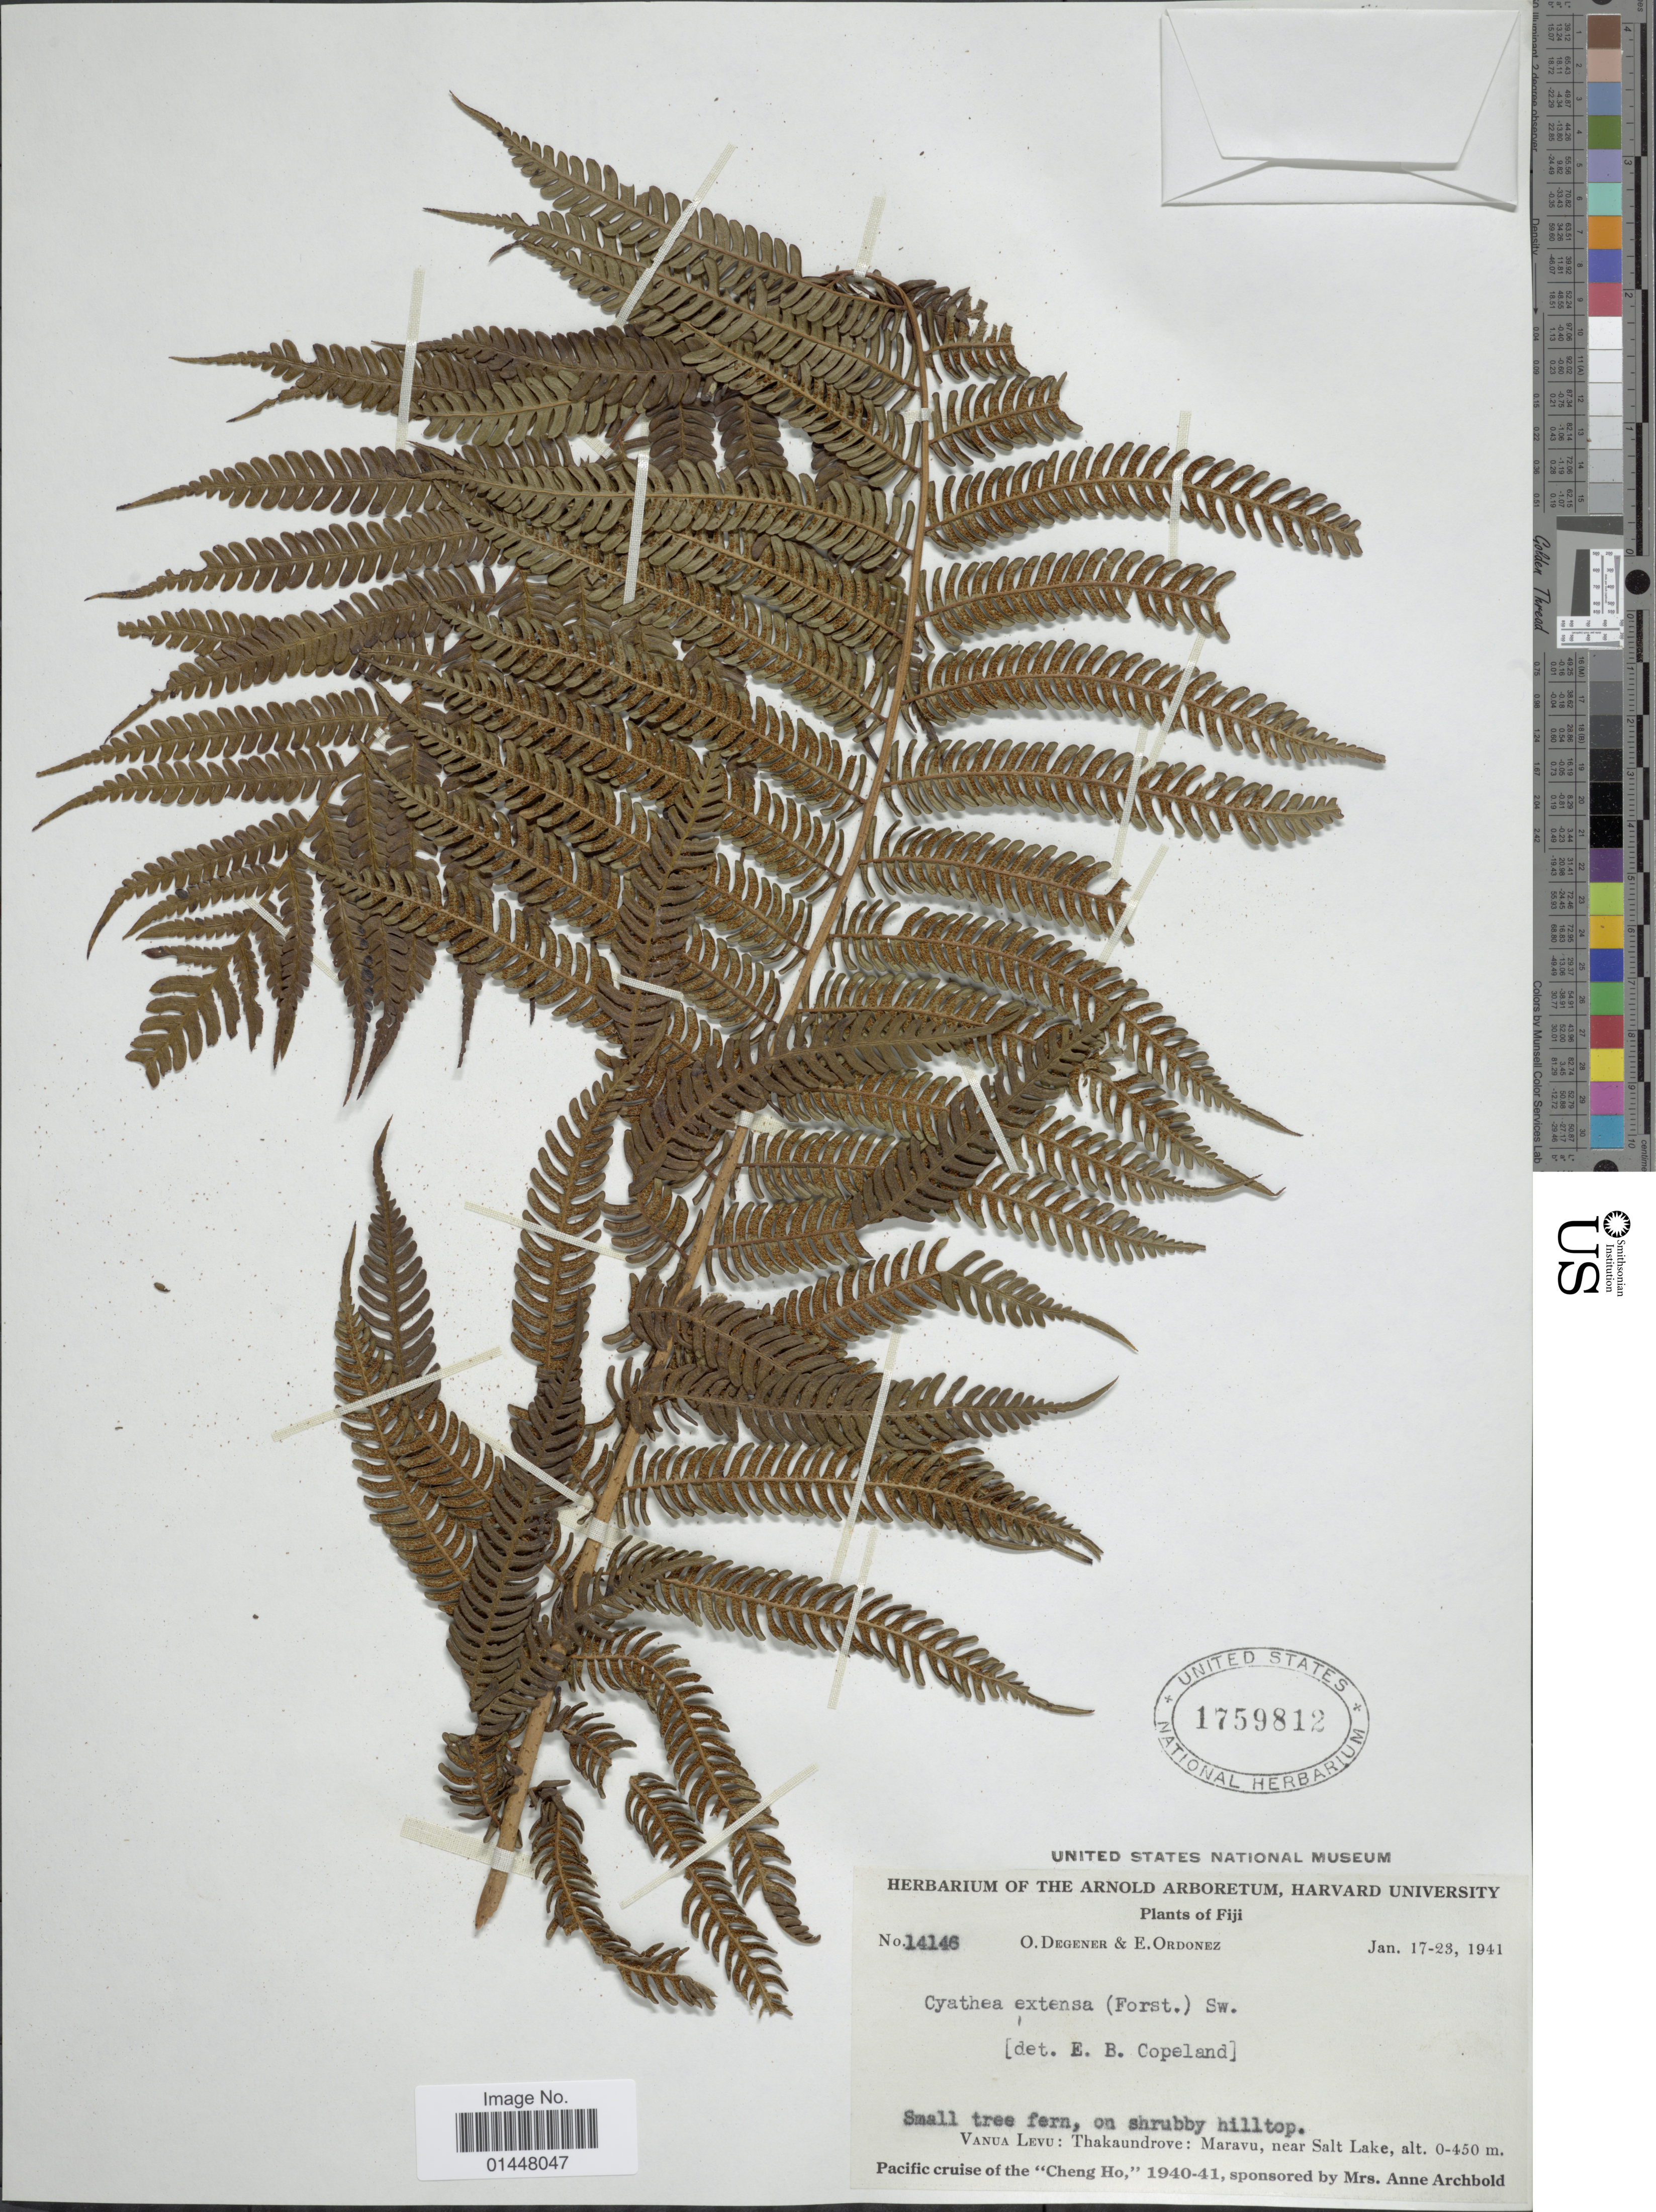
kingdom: Plantae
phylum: Tracheophyta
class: Polypodiopsida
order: Cyatheales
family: Cyatheaceae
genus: Sphaeropteris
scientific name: Sphaeropteris medullaris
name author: (G. Forst.) Bernh.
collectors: O. Degener & E. Ordonez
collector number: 14146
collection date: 1941-01-17/1941-01-23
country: Fiji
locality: Fiji, Vanua Levu: Thakaundrove: Maravu, near Salt Lake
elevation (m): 0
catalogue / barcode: US 1759812